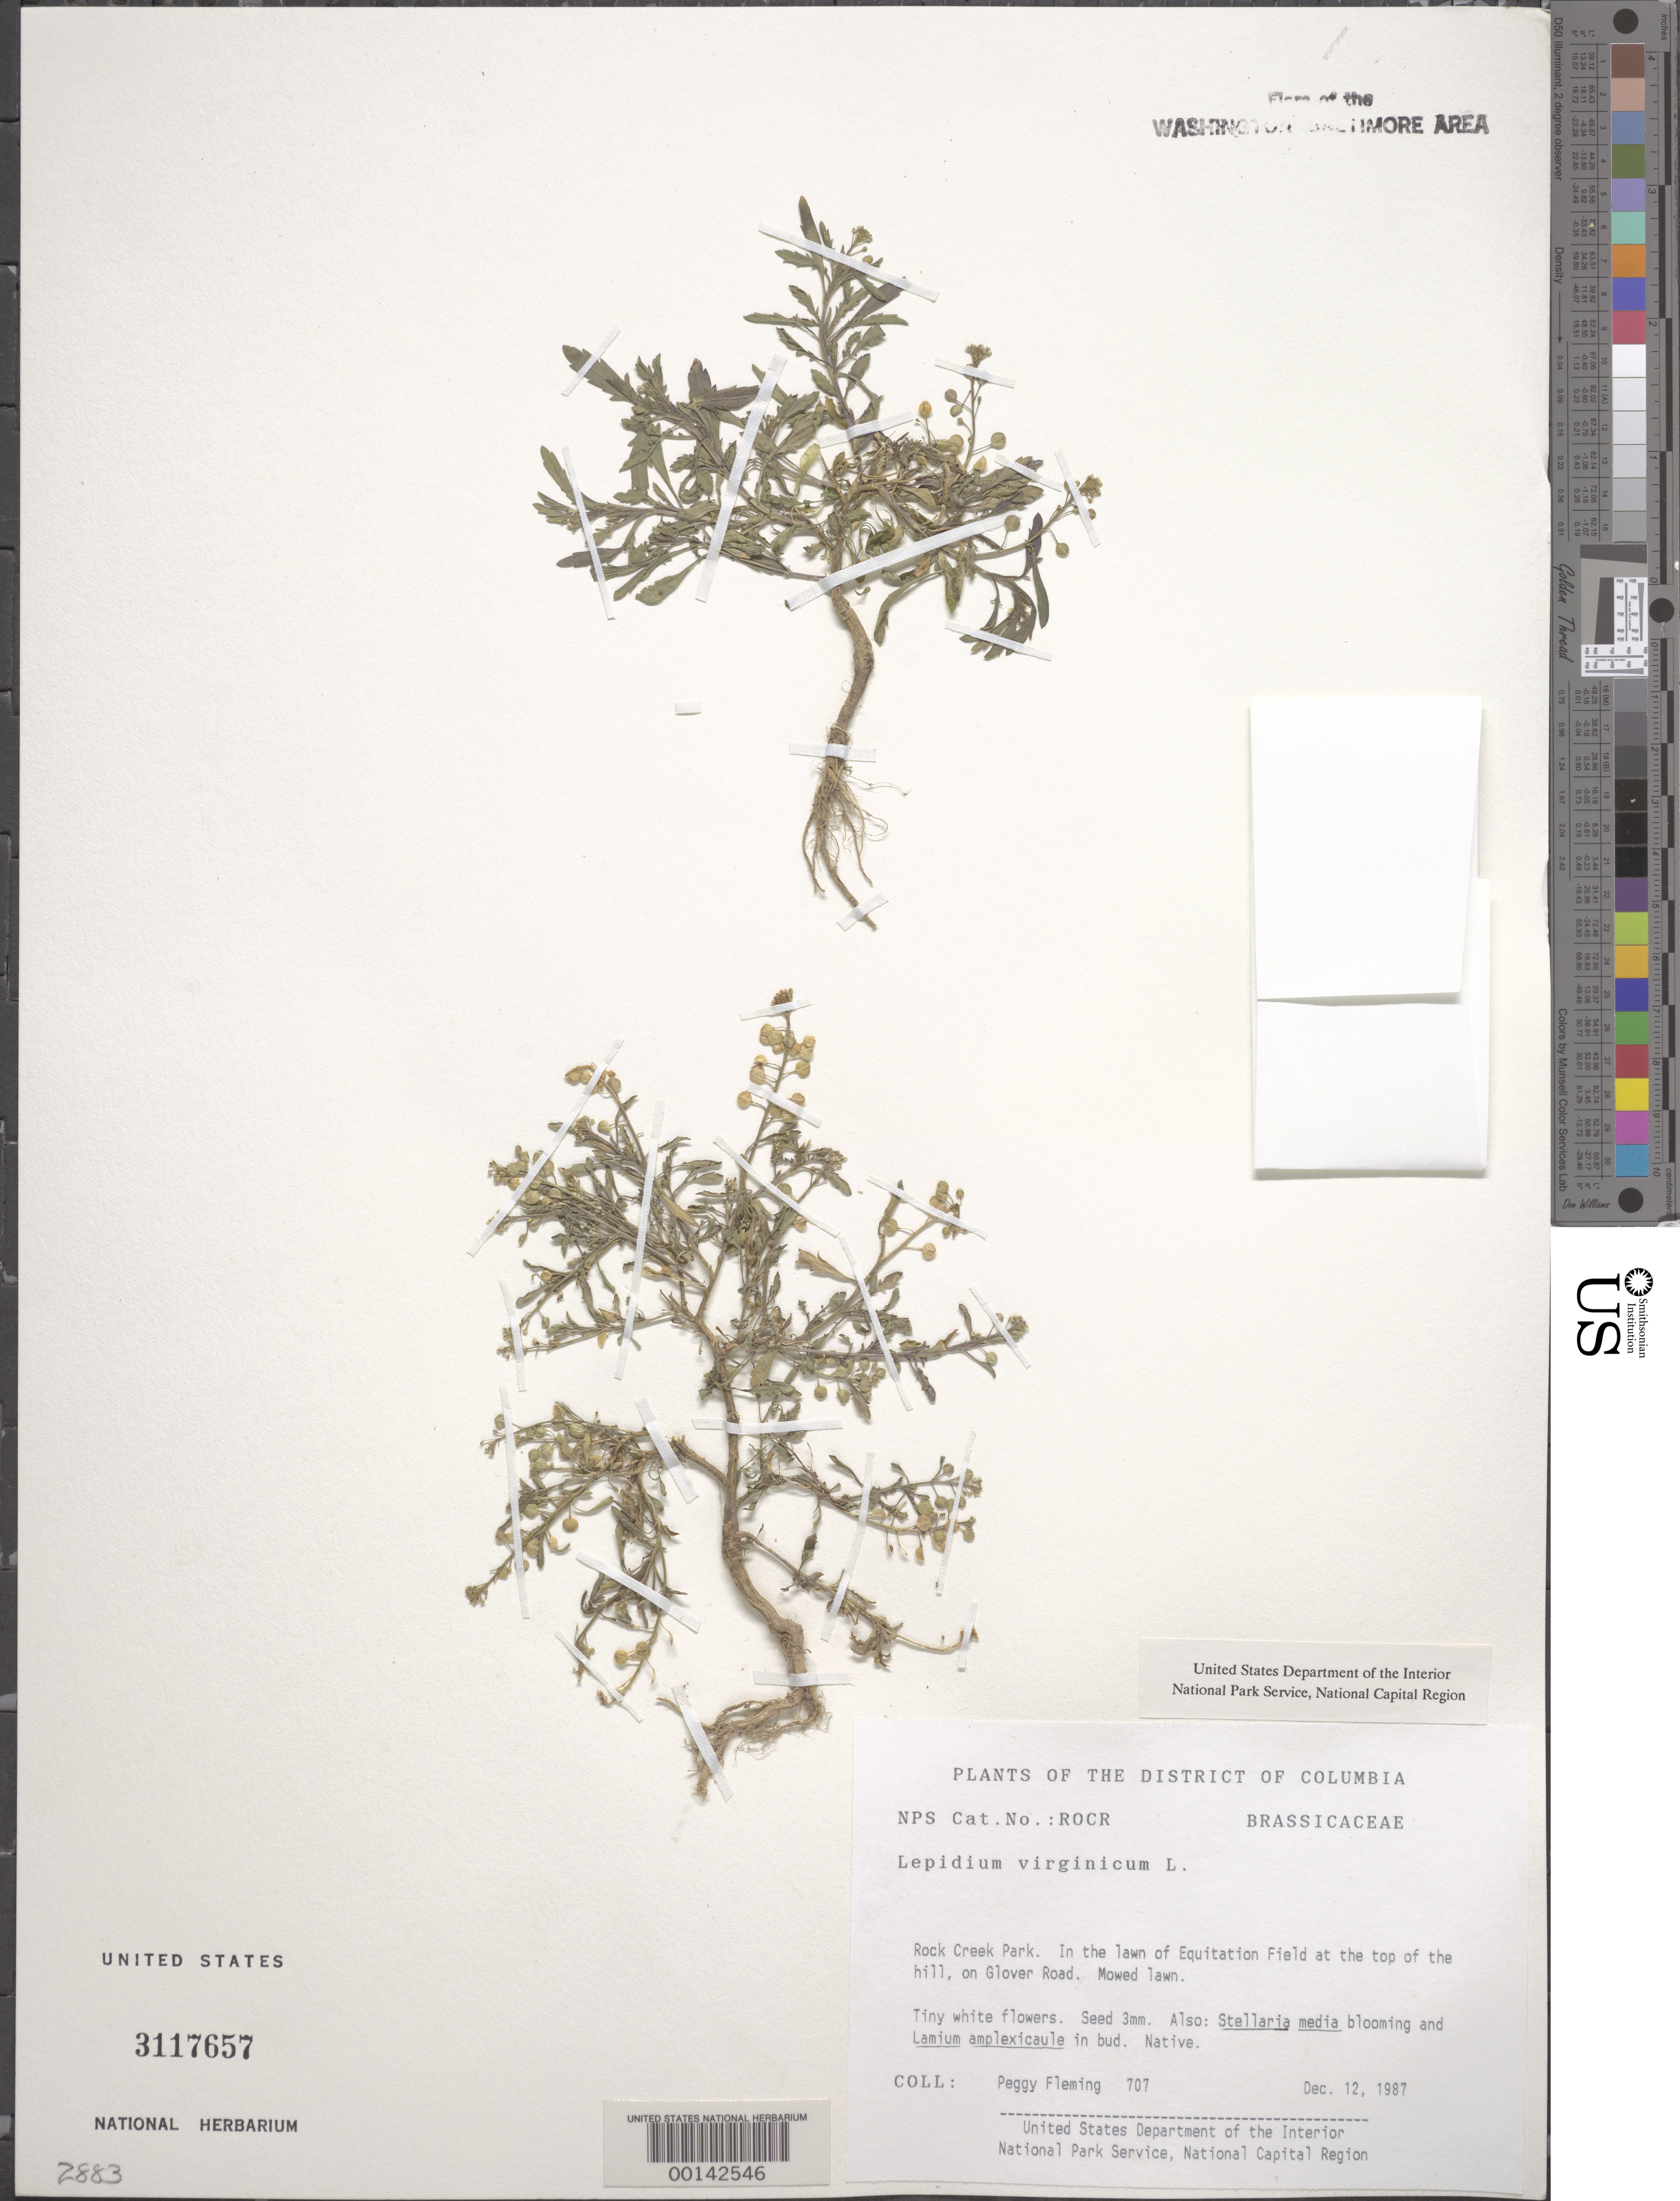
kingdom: Plantae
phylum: Tracheophyta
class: Magnoliopsida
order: Brassicales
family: Brassicaceae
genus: Lepidium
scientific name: Lepidium virginicum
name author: L.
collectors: P. Fleming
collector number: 707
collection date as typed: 12 Dec 1987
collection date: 1987-12-12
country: United States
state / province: District of Columbia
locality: Rock Creek Park. In the lawn of equitation field at the top of the hill, on Glover Road. Rock Creek Park & vicinity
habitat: Mowed lawn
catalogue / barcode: US 3117657